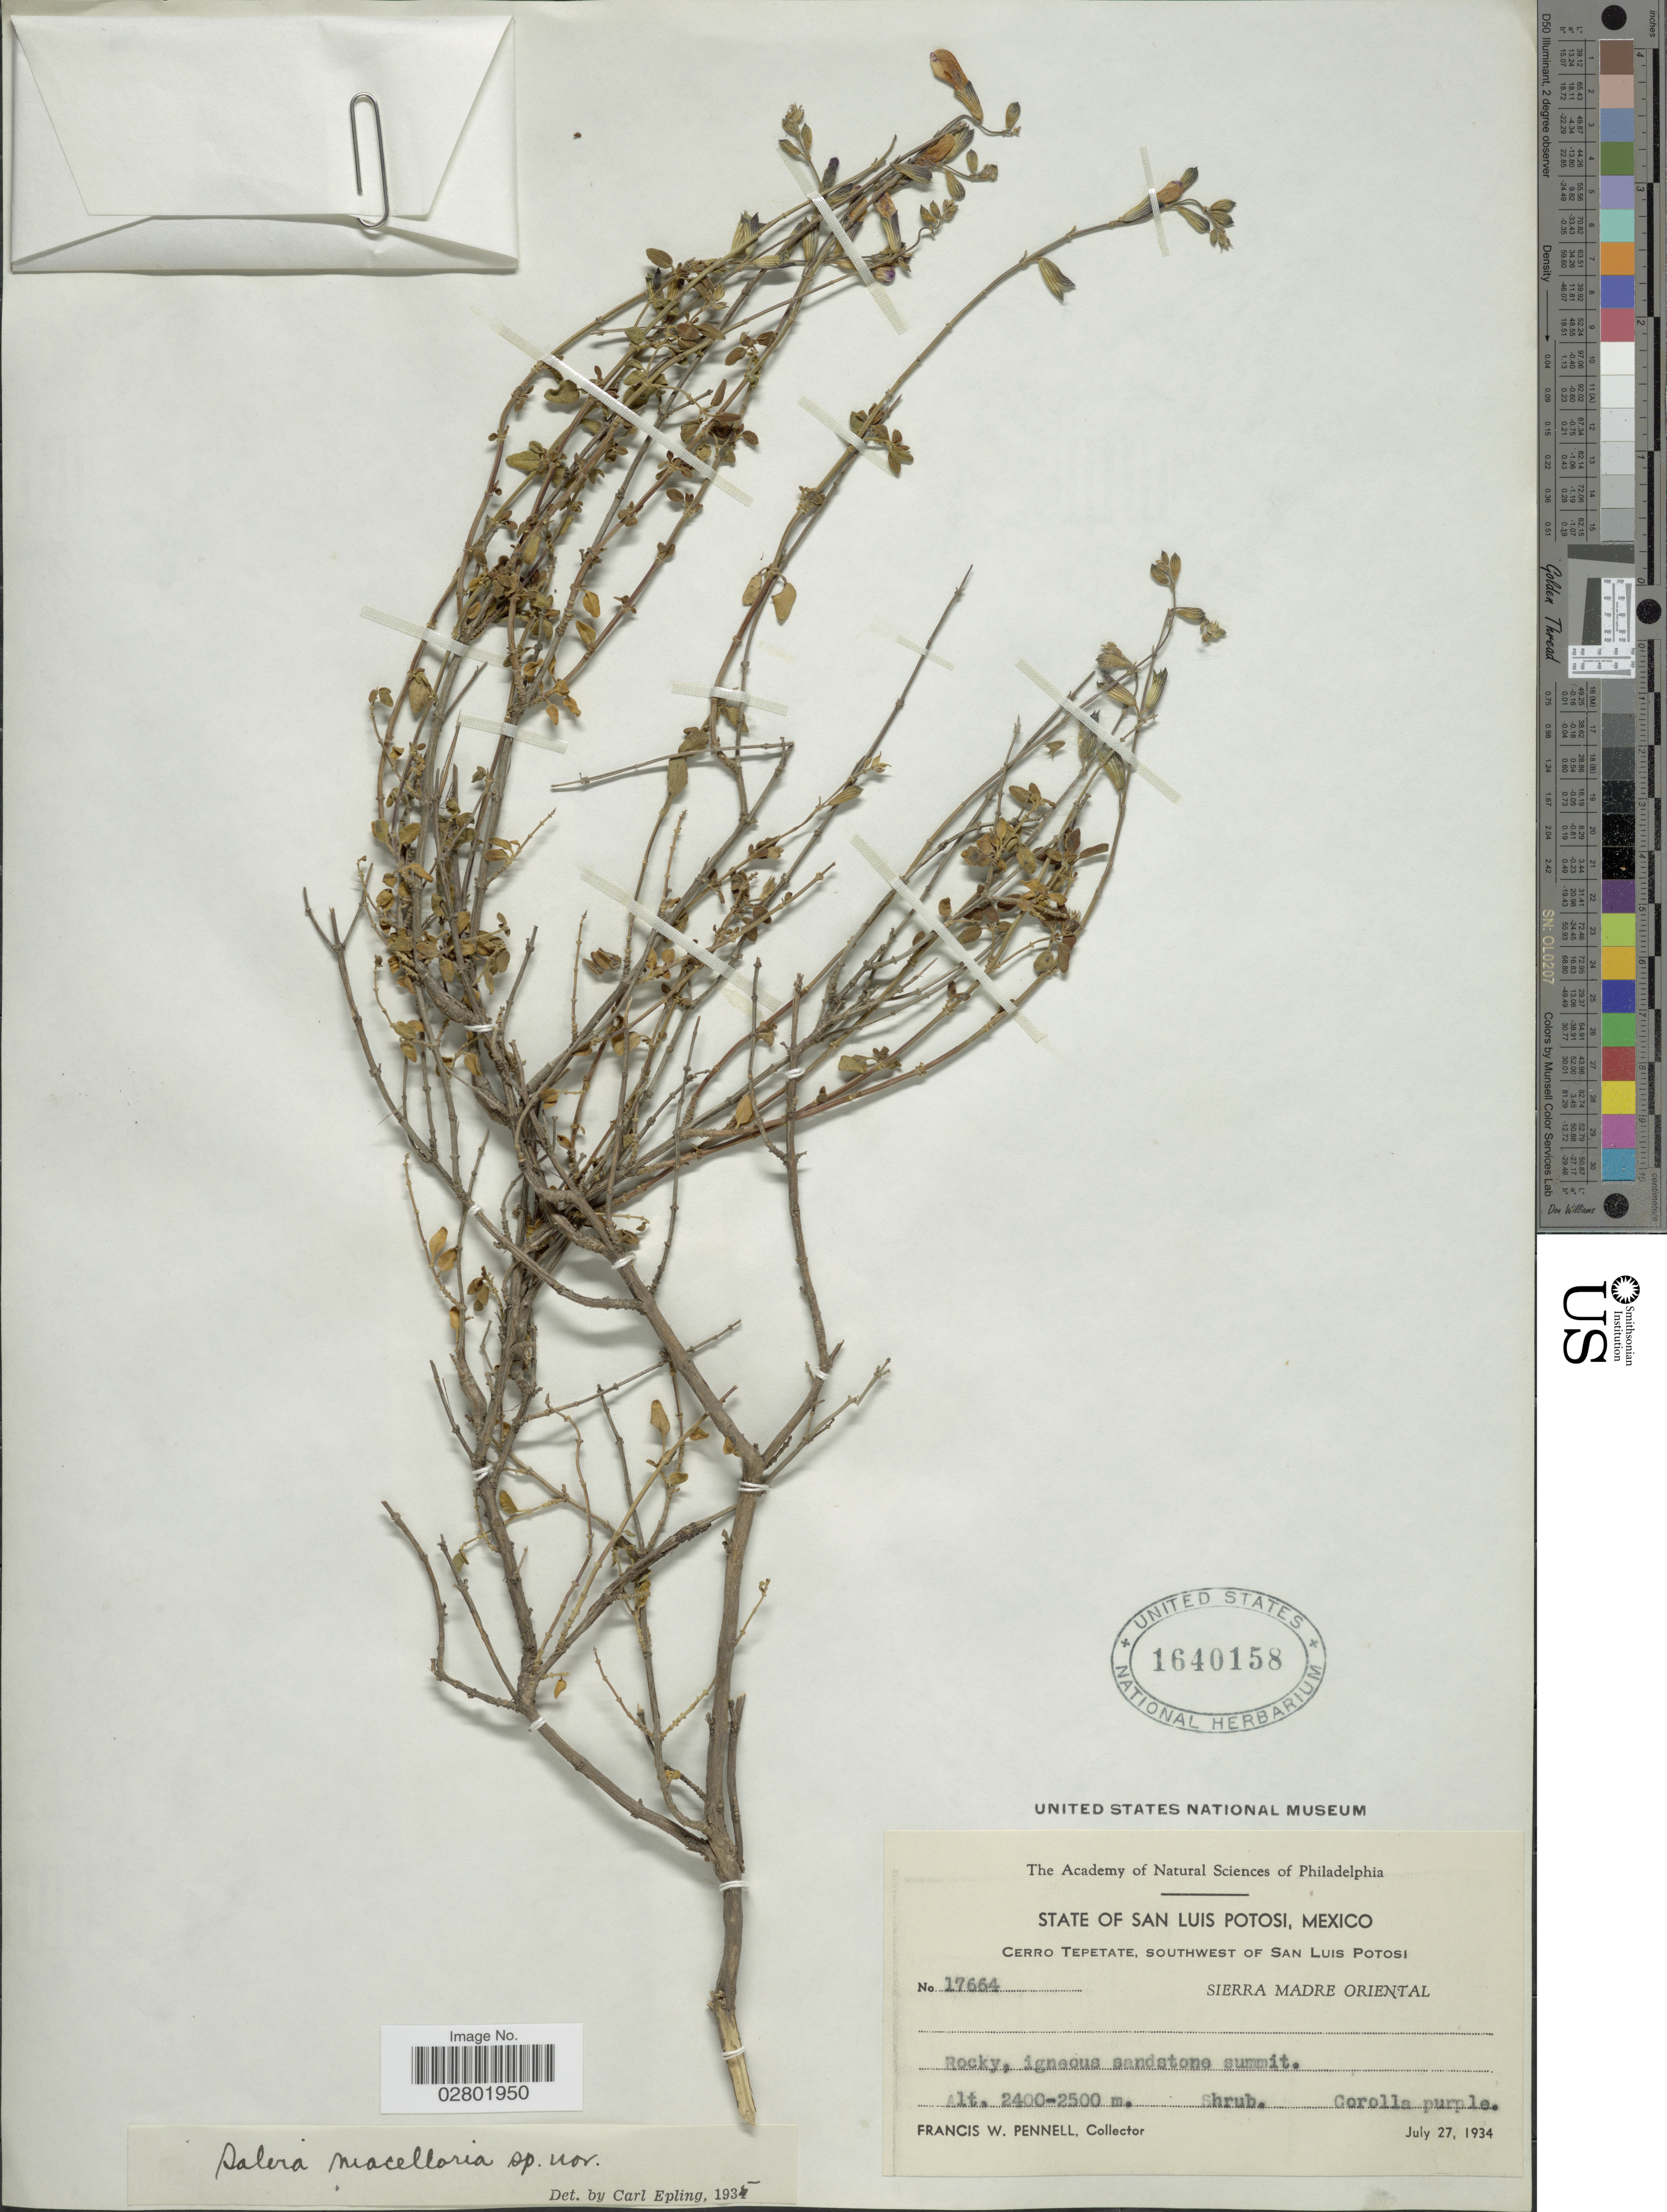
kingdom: Plantae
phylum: Tracheophyta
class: Magnoliopsida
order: Lamiales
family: Lamiaceae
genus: Salvia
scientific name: Salvia macellaria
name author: Epling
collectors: F. W. Pennell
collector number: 17664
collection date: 1934-07-27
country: Mexico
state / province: San Luis Potosí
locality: Cerro Tepetate, Southwest of San Luis Potosi, Sierra Madre Oriental.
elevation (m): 2400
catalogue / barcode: US 1640158